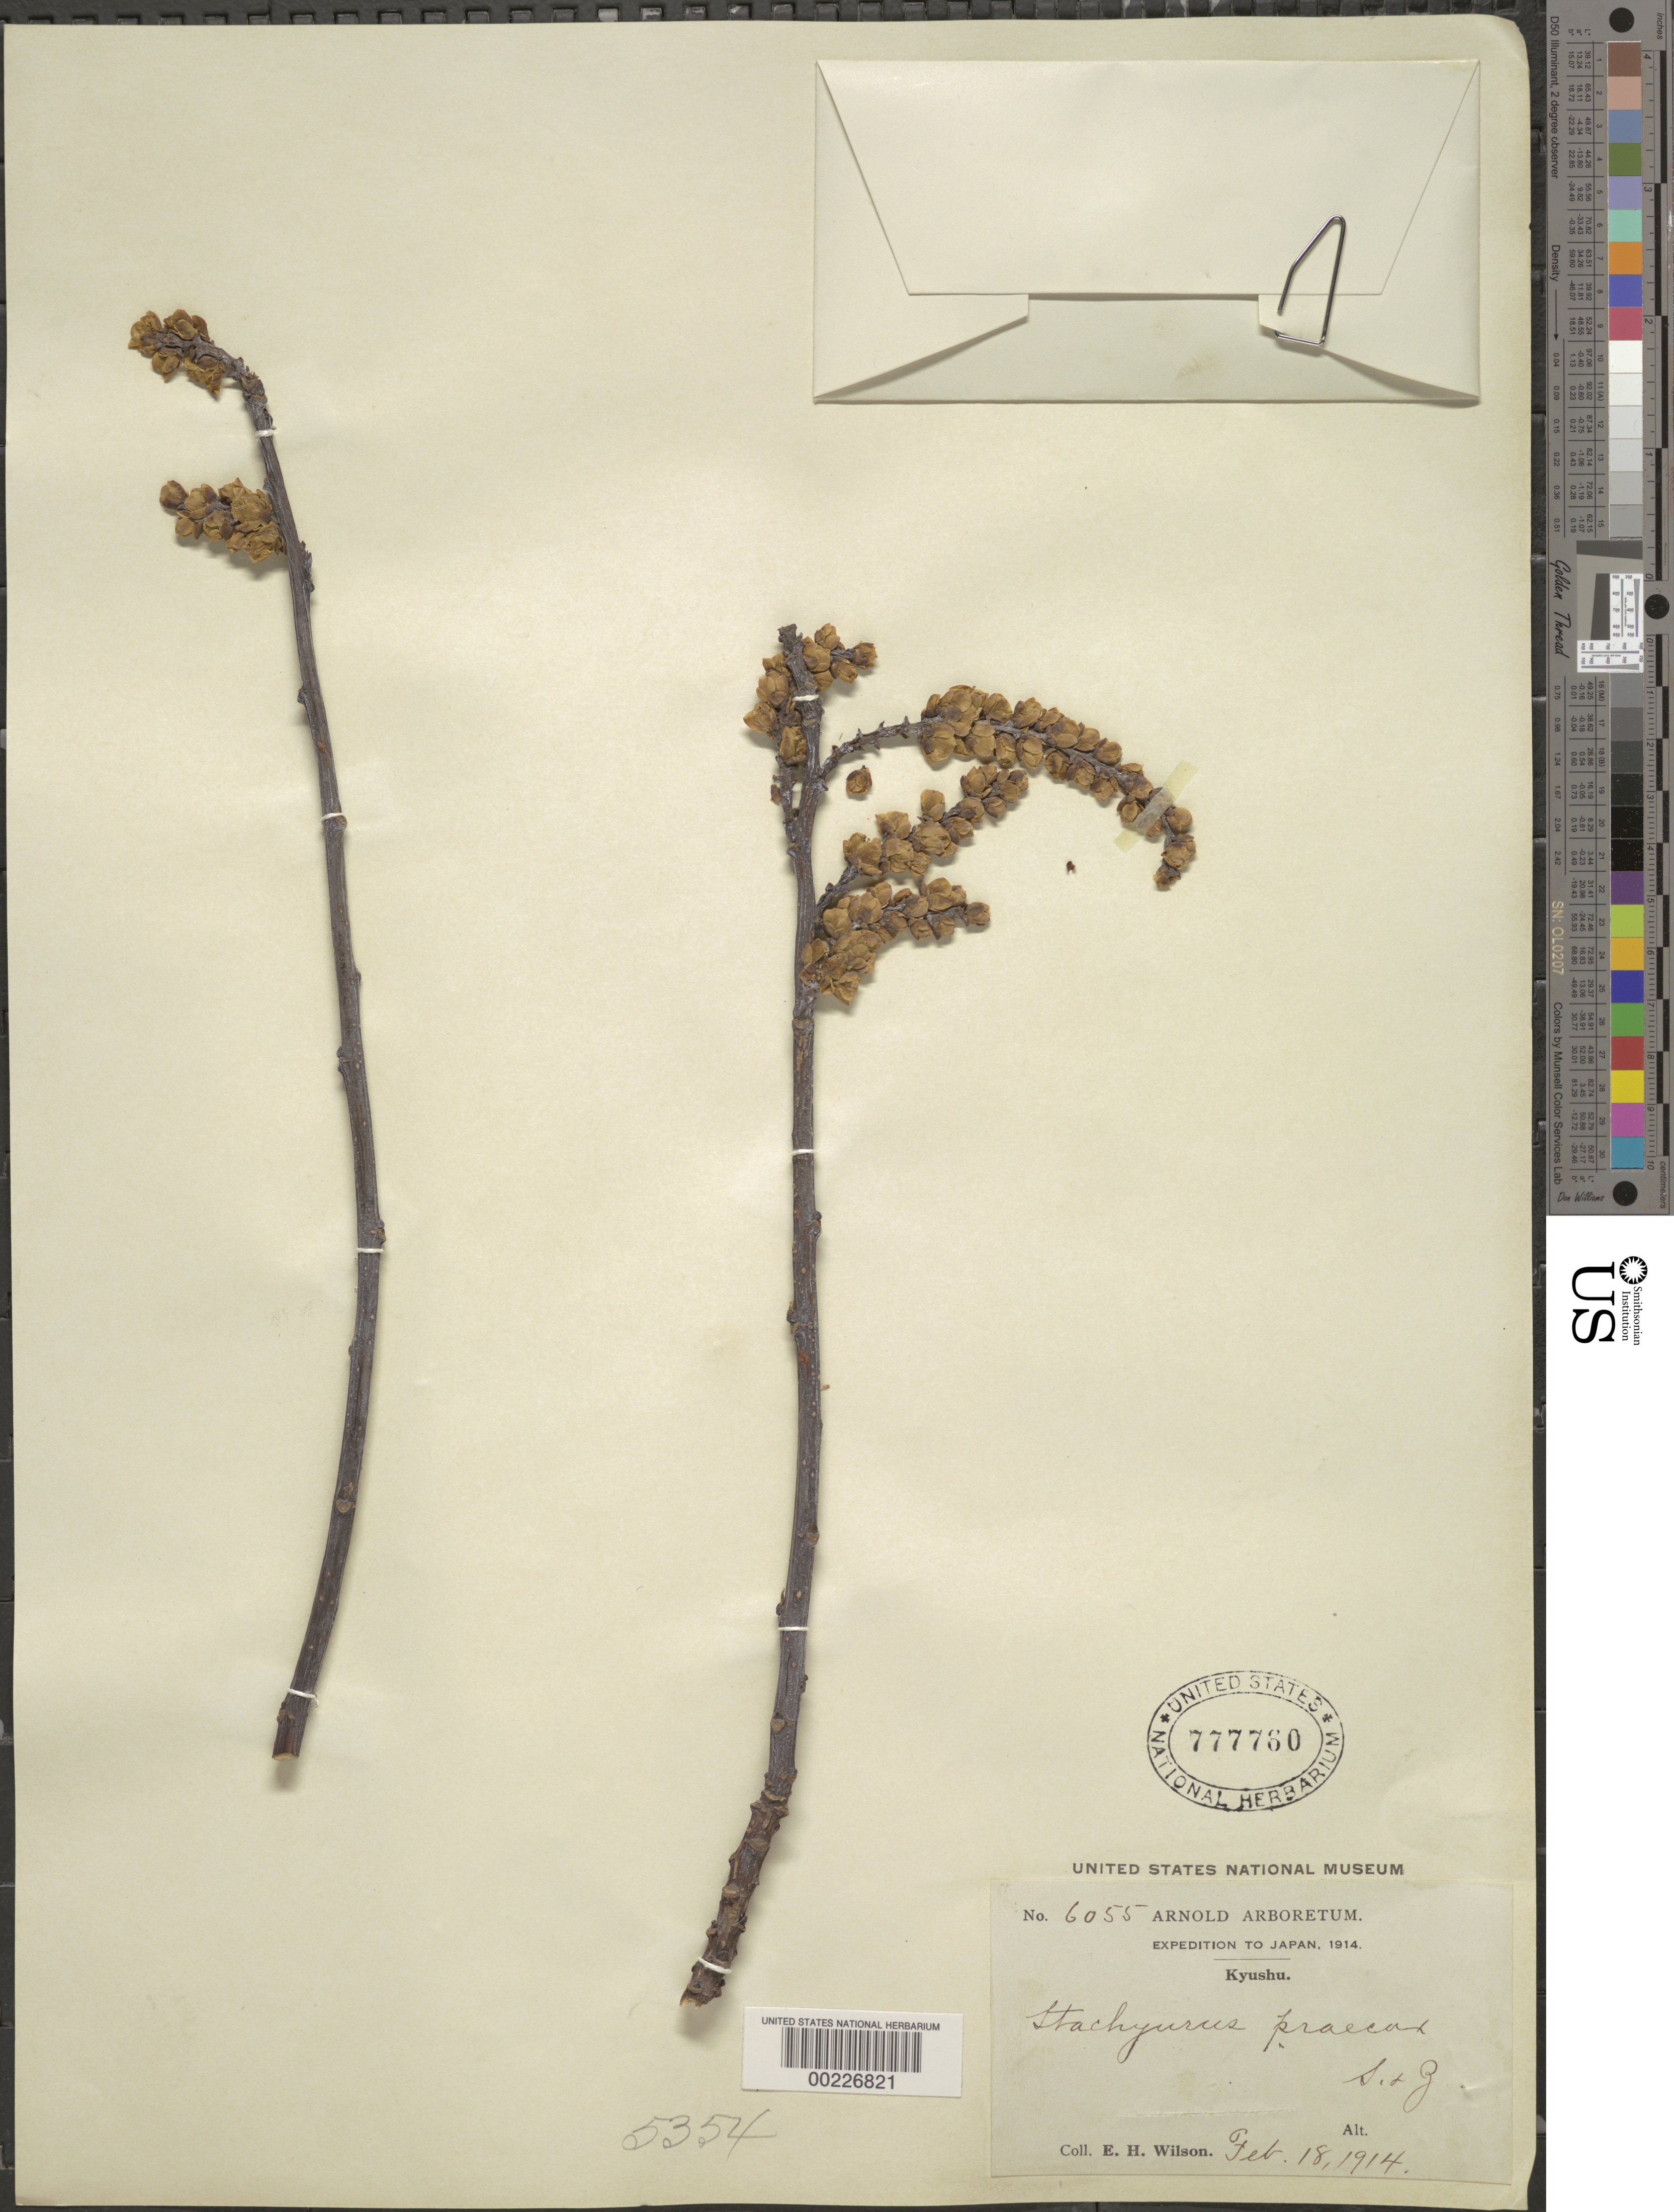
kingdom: Plantae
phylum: Tracheophyta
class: Magnoliopsida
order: Crossosomatales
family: Stachyuraceae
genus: Stachyurus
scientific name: Stachyurus praecox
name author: Siebold & Zucc.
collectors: E. Wilson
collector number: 6055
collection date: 1914-02-18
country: Japan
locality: Kyushu.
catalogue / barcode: US 777760